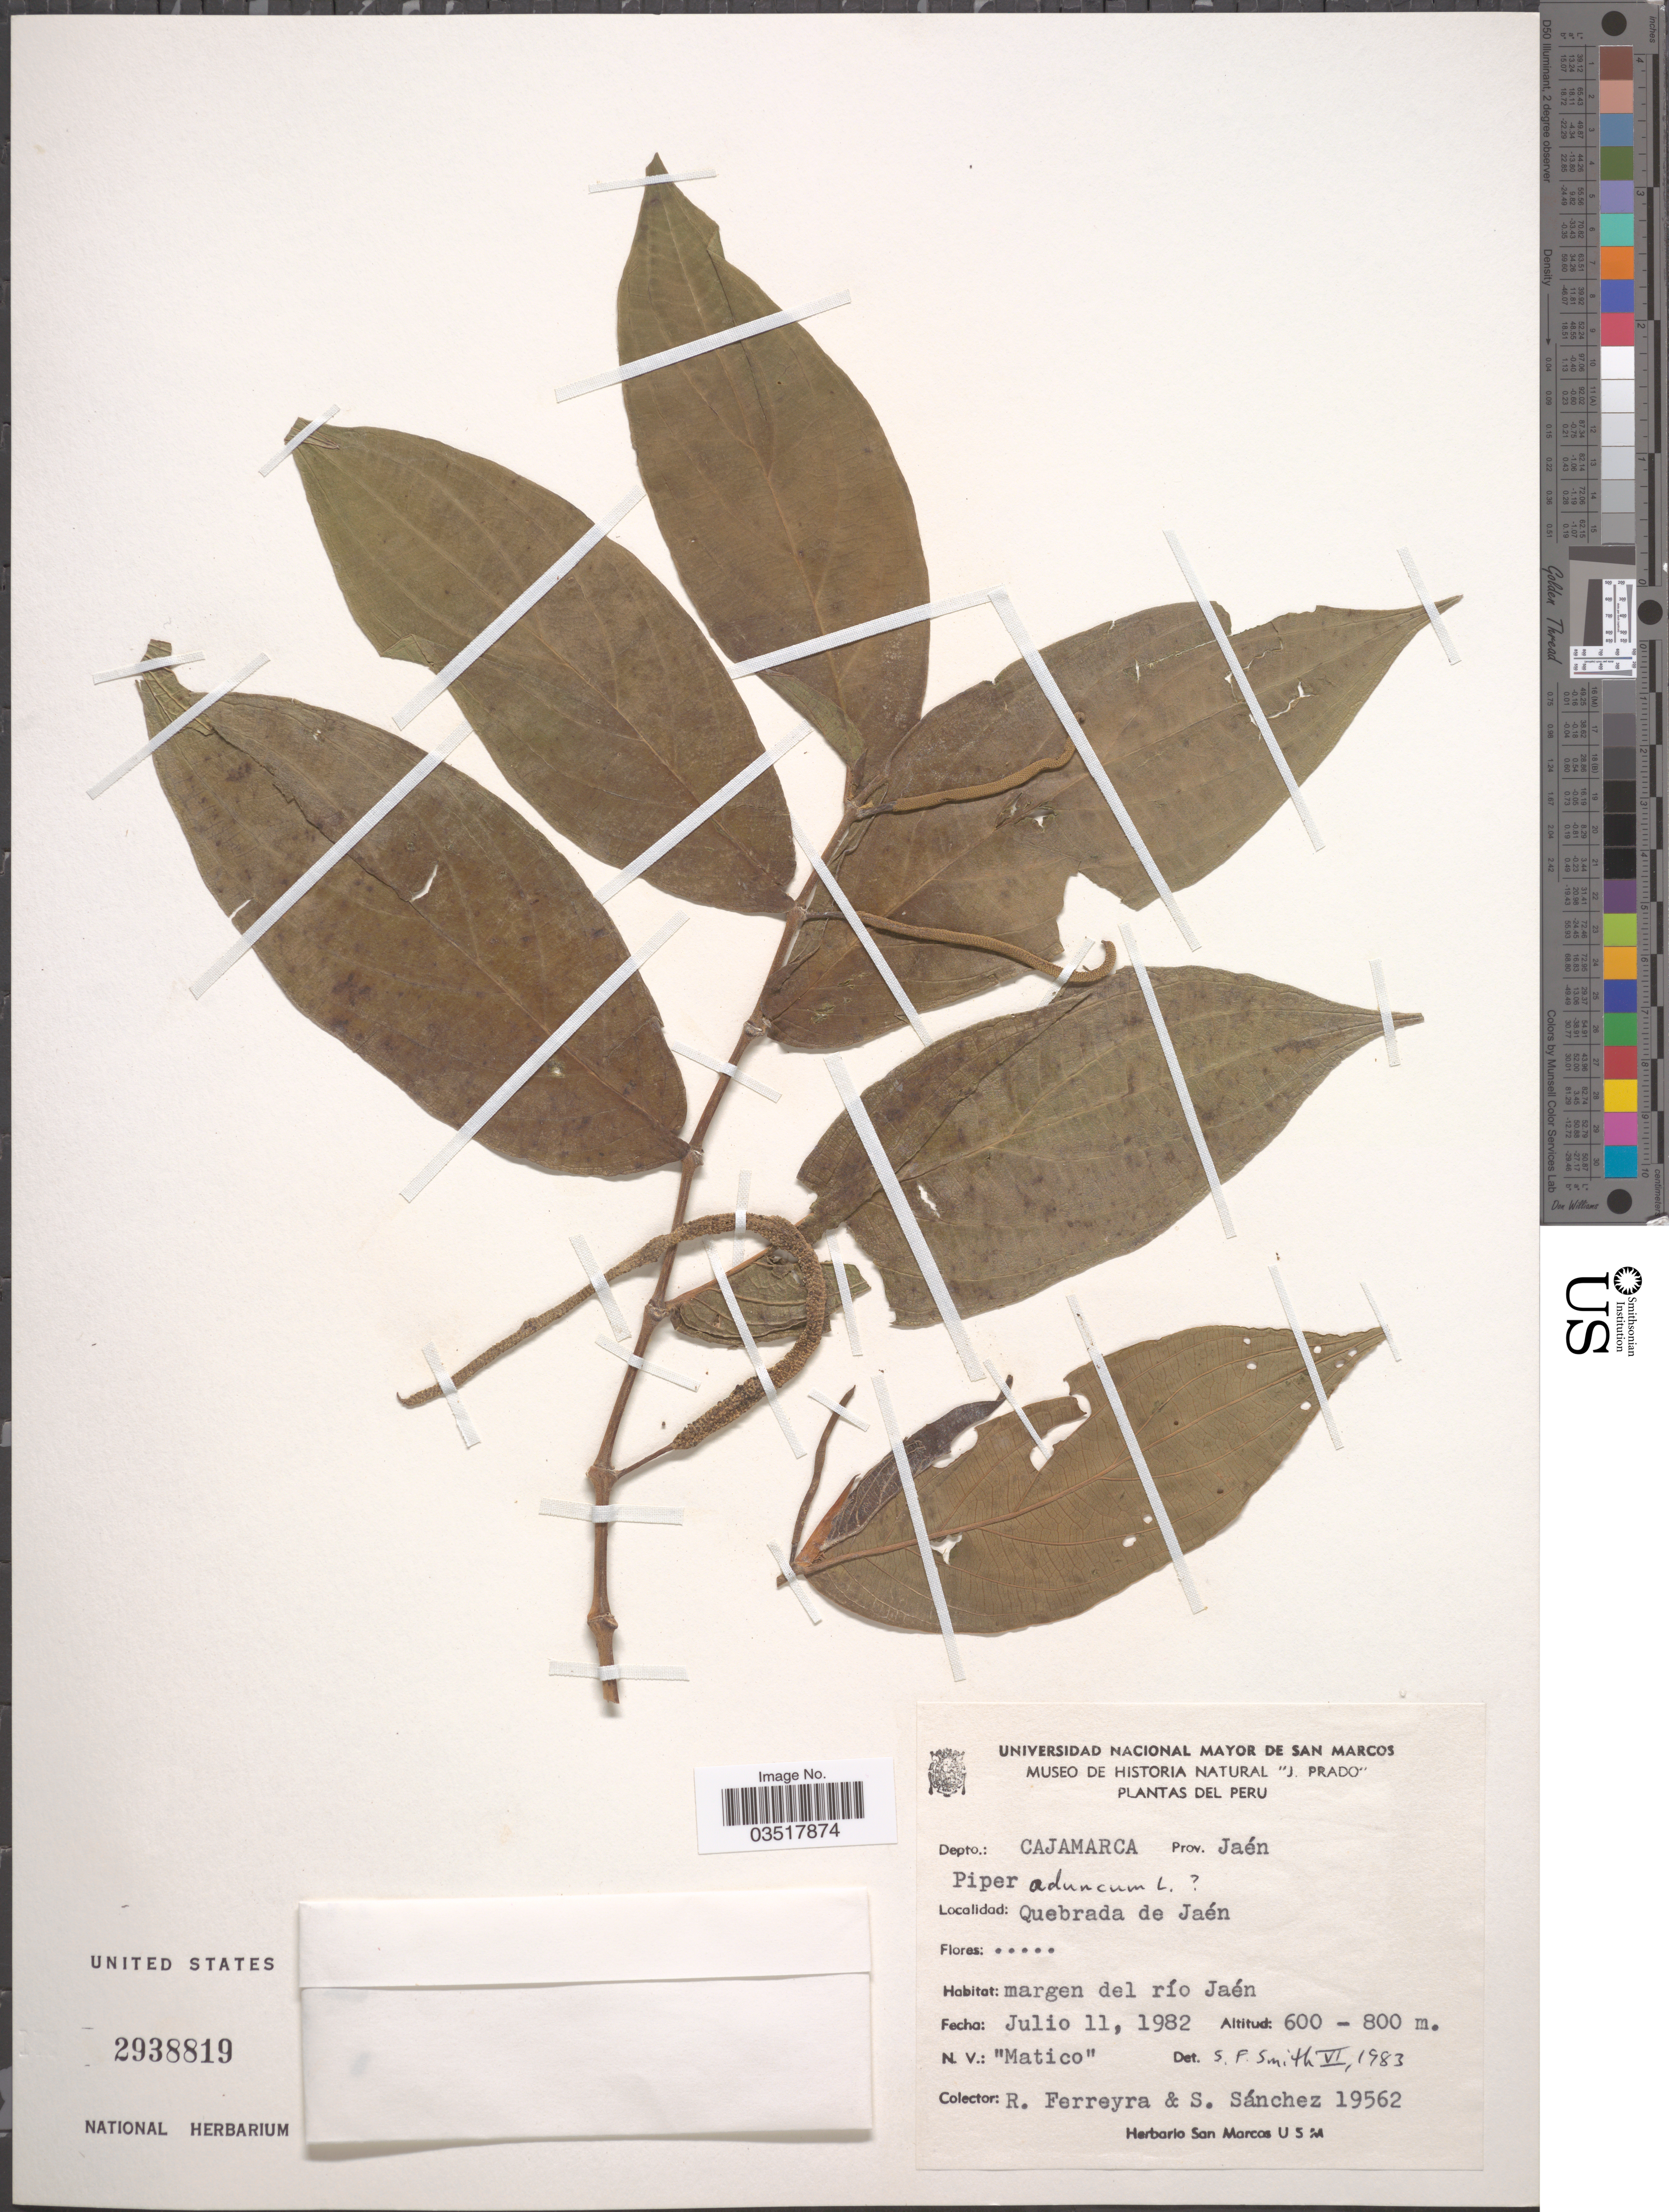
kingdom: Plantae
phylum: Tracheophyta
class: Magnoliopsida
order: Piperales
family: Piperaceae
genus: Piper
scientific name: Piper aduncum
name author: L.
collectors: R. A. Ferreyra & S. Sanchez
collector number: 19562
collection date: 1982-07-11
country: Peru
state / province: Cajamarca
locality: Depto.: Cajamarca Prov. Jaén. Quebrada de Jaén. Margen del río Jaén.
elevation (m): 600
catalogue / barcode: US 2938819